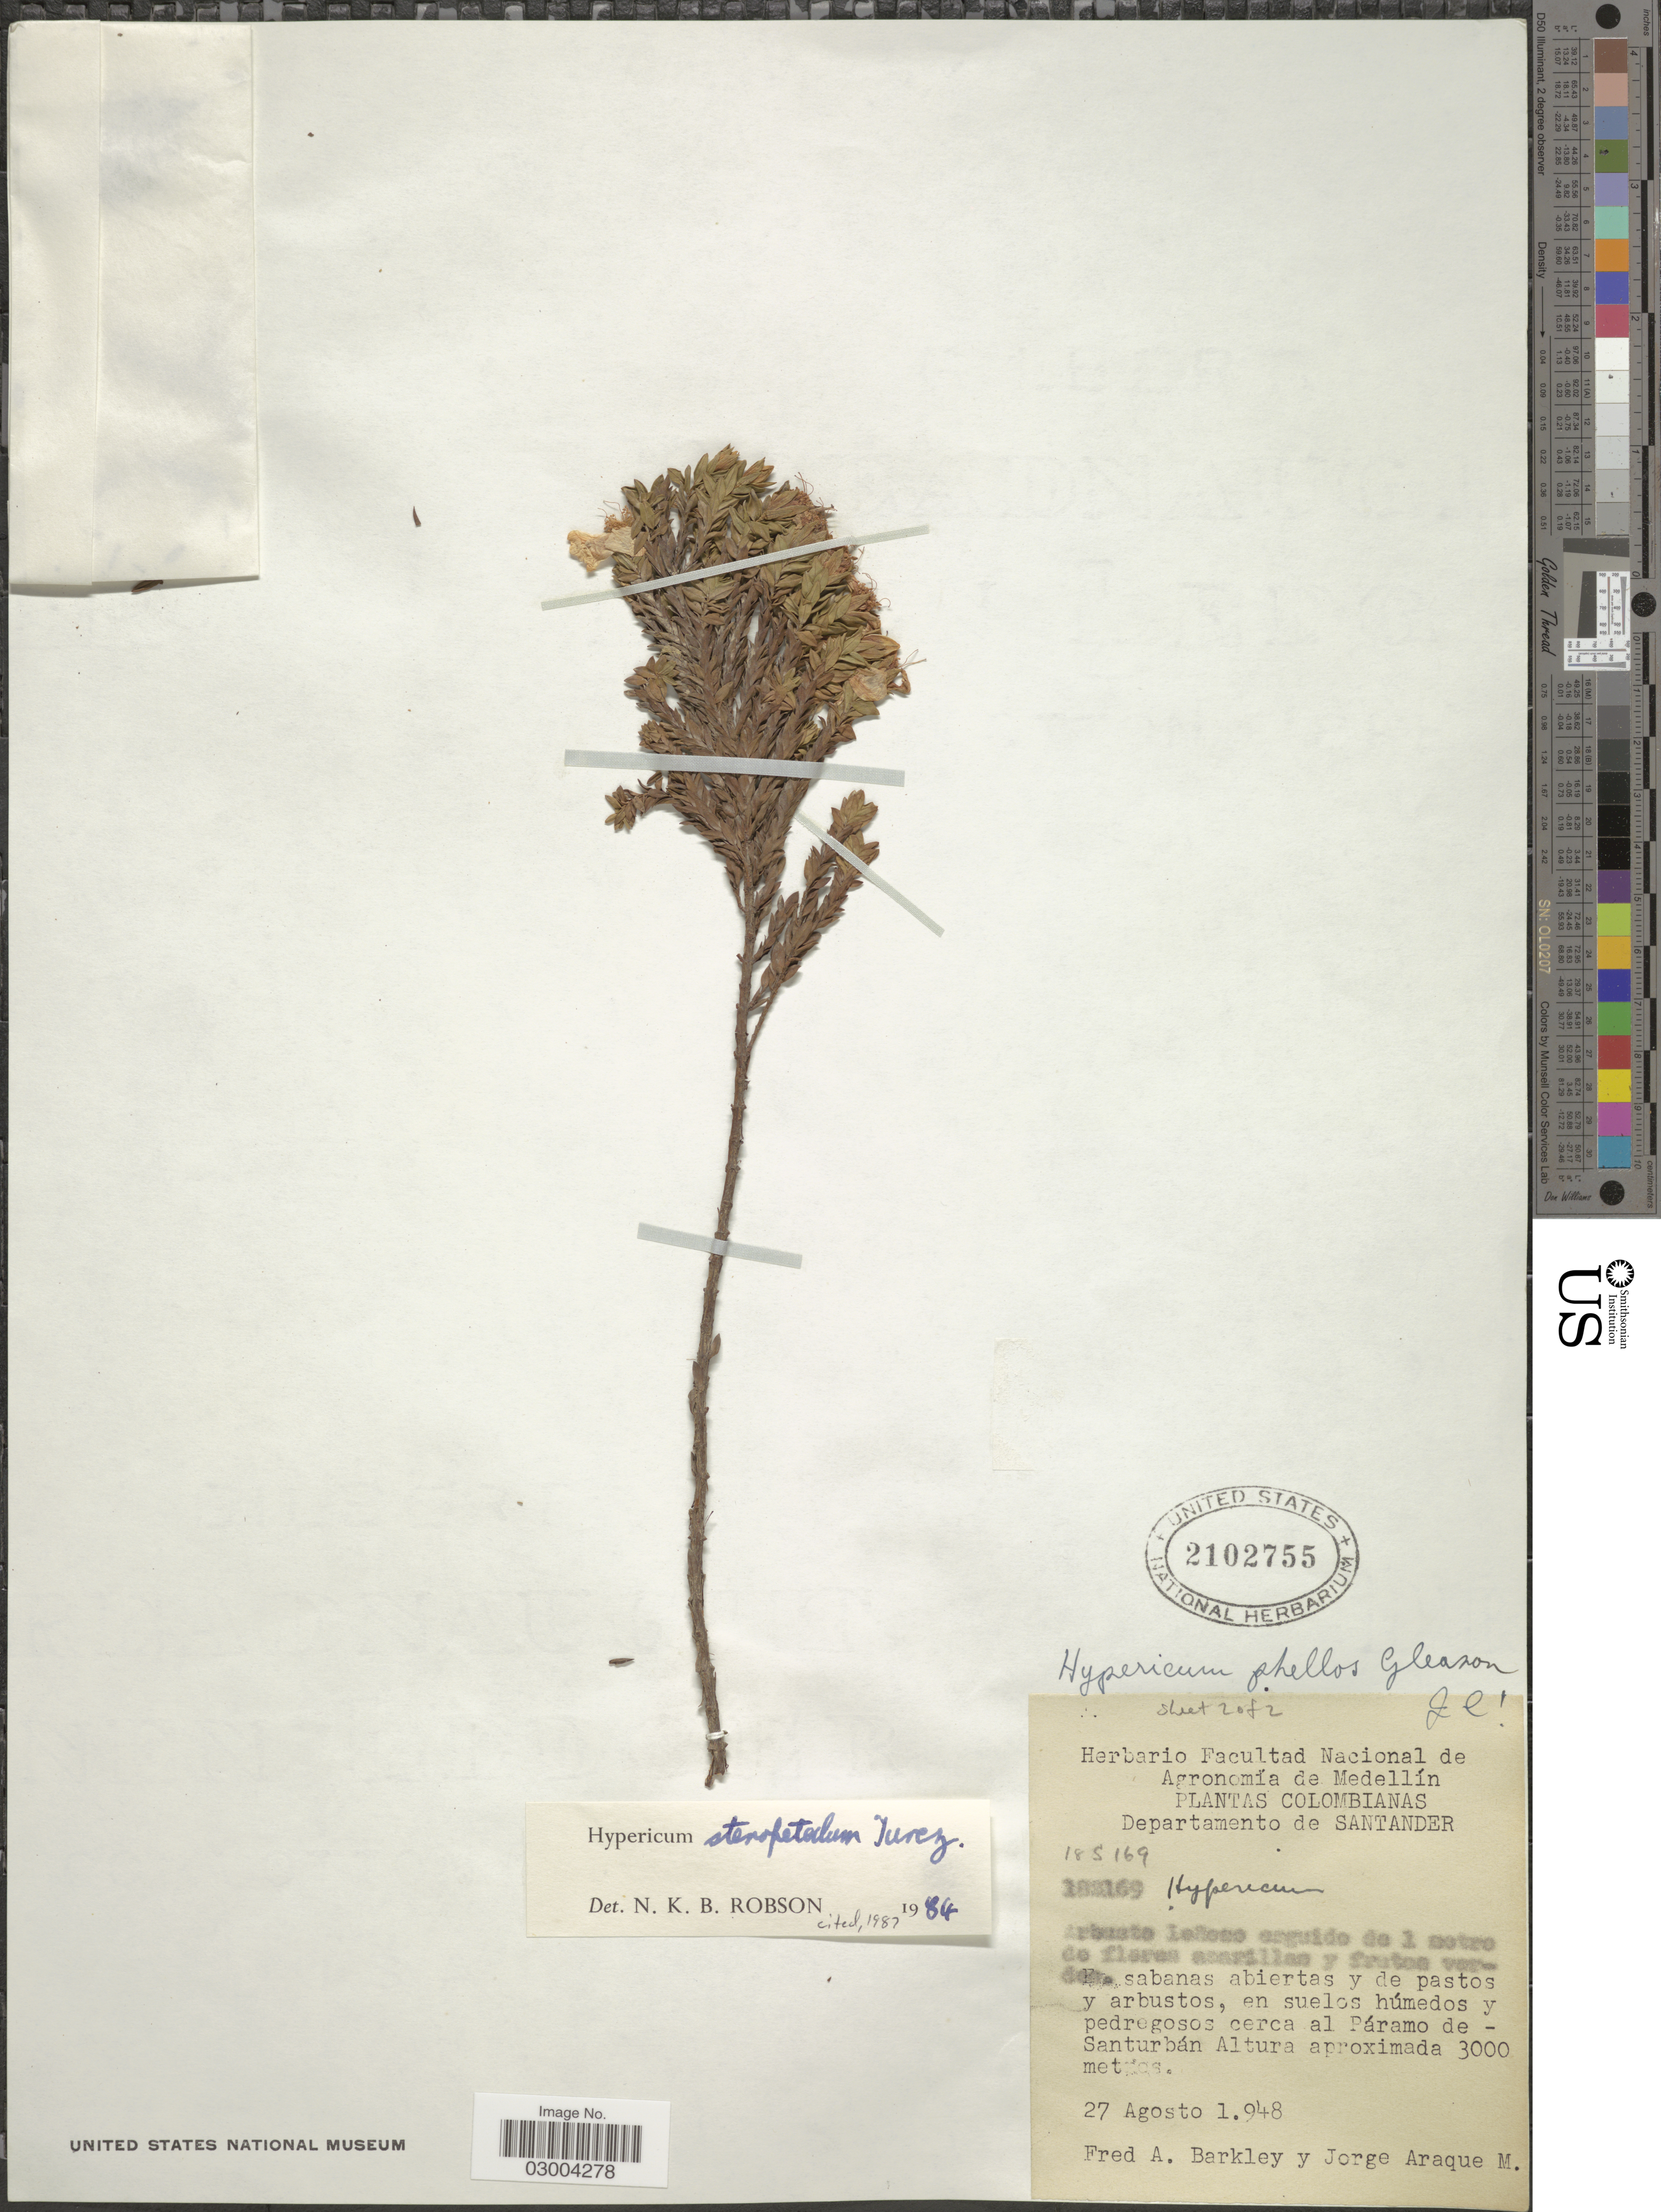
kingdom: Plantae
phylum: Tracheophyta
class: Magnoliopsida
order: Malpighiales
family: Hypericaceae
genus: Hypericum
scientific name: Hypericum stenopetalum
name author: Turcz.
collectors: F. A. Barkley & J. Araque Molina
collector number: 18S169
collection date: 1948-08-27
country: Colombia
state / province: Santander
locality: Departamento de Santander. En suelos húmedos y pedregosos cerca al Páramo de - Santurbán.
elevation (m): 3000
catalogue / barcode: US 2102755